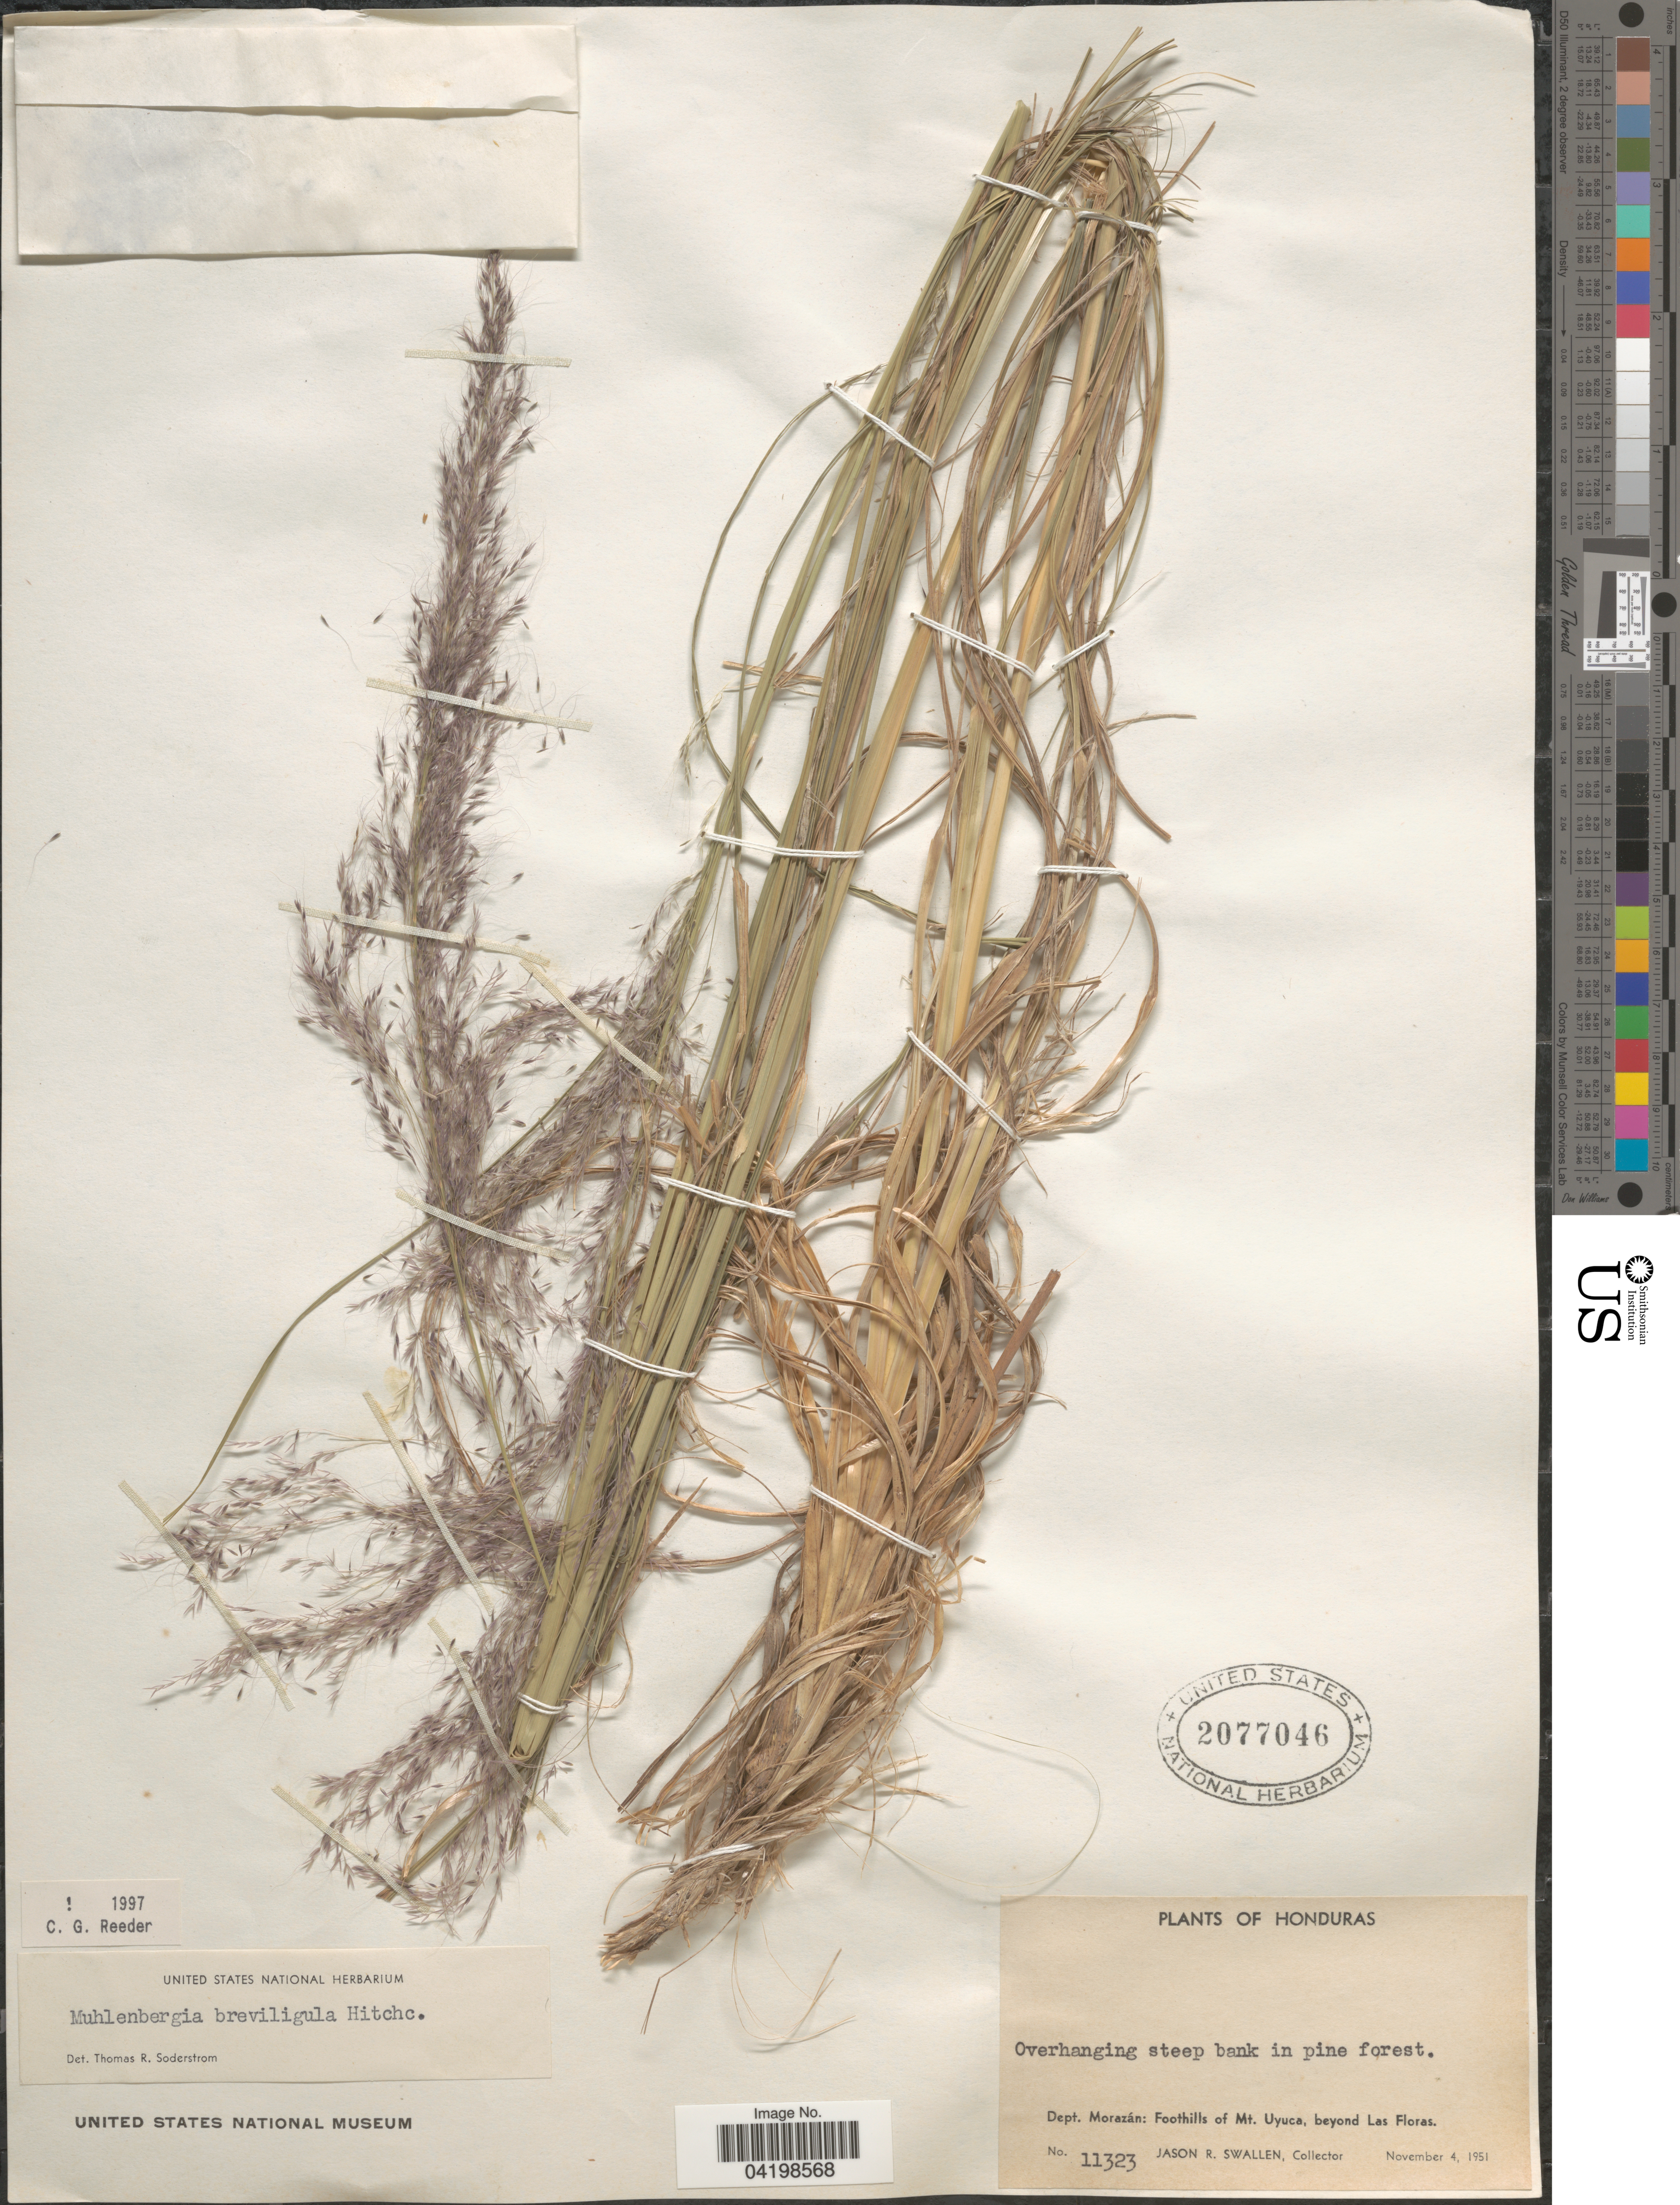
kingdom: Plantae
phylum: Tracheophyta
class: Liliopsida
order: Poales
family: Poaceae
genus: Muhlenbergia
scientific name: Muhlenbergia breviligula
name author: Hitchc.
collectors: J. R. Swallen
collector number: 11323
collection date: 1951-11-04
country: Honduras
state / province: Fco. Morazán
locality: Dept. Morazán: Foothills of Mt. Uyuca, beyond Las Floras.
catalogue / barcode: US 2077046